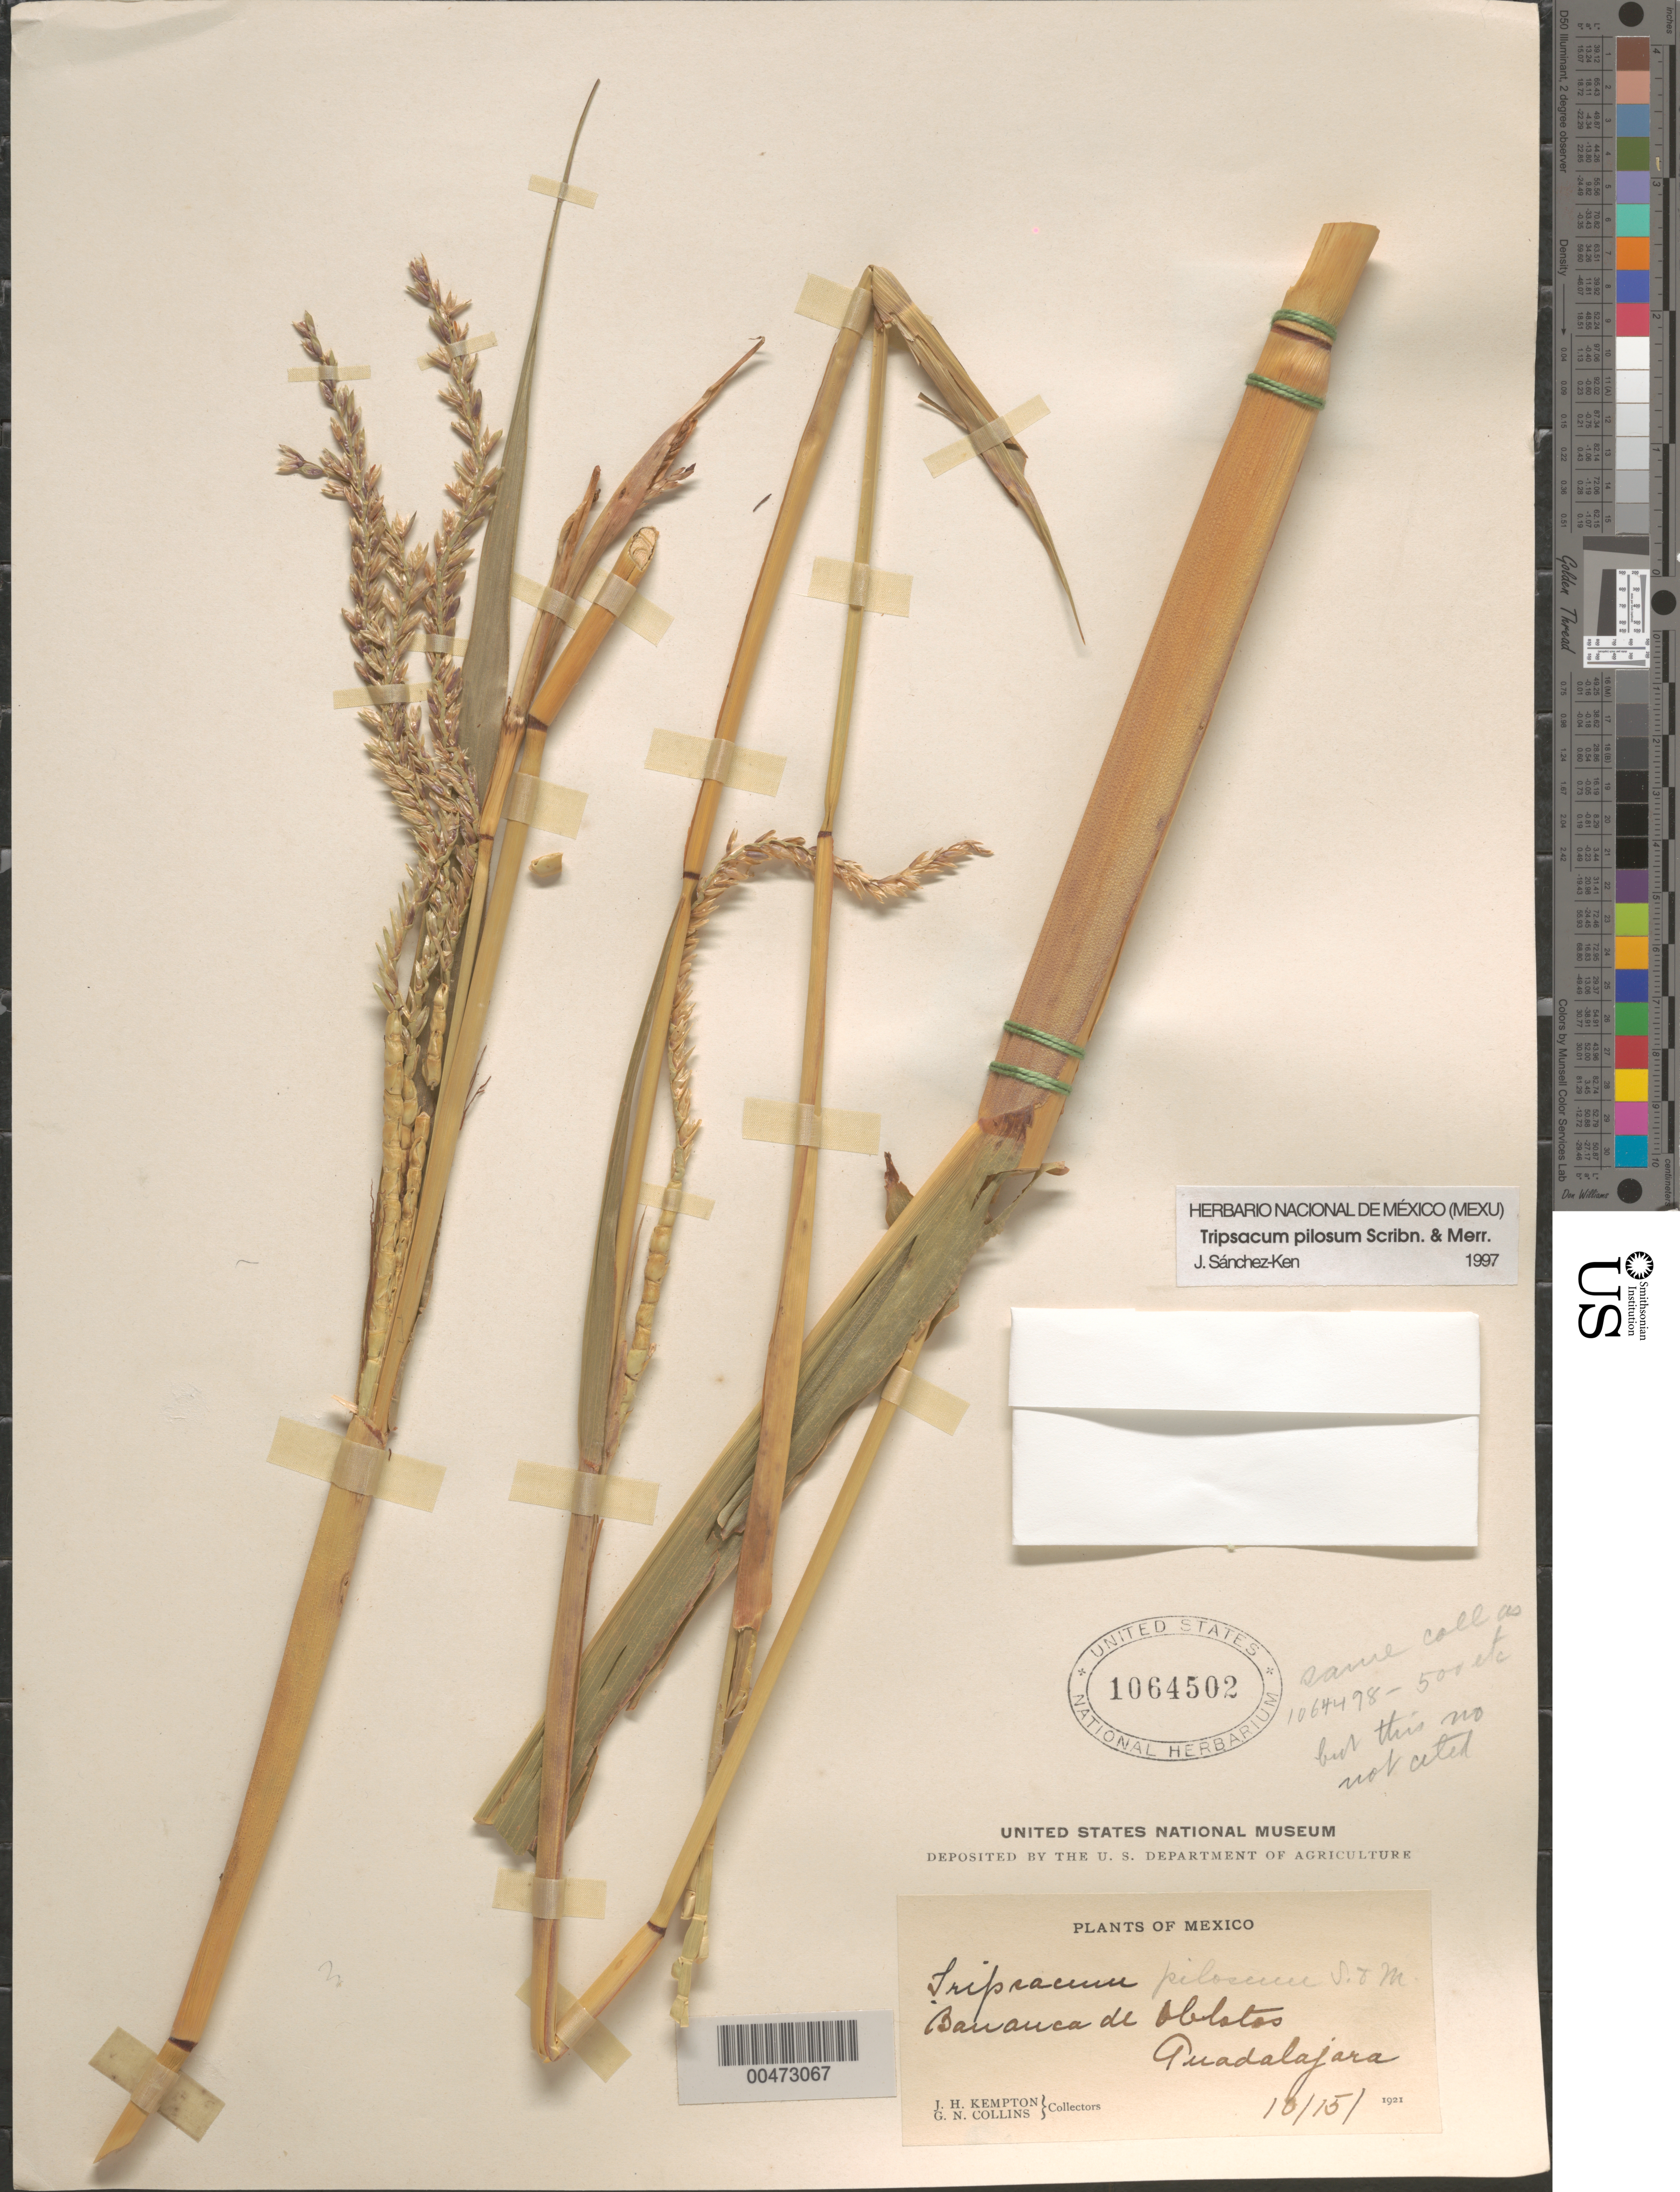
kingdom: Plantae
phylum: Tracheophyta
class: Liliopsida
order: Poales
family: Poaceae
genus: Tripsacum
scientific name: Tripsacum pilosum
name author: Scribn. & Merr.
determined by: Sánchez-Ken, J. G.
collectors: J. H. Kempton & G. Collins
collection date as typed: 15 Oct 1921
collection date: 1921-10-15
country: Mexico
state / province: Jalisco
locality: Barranca de Oblatos, Guadalajara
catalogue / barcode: US 1064502